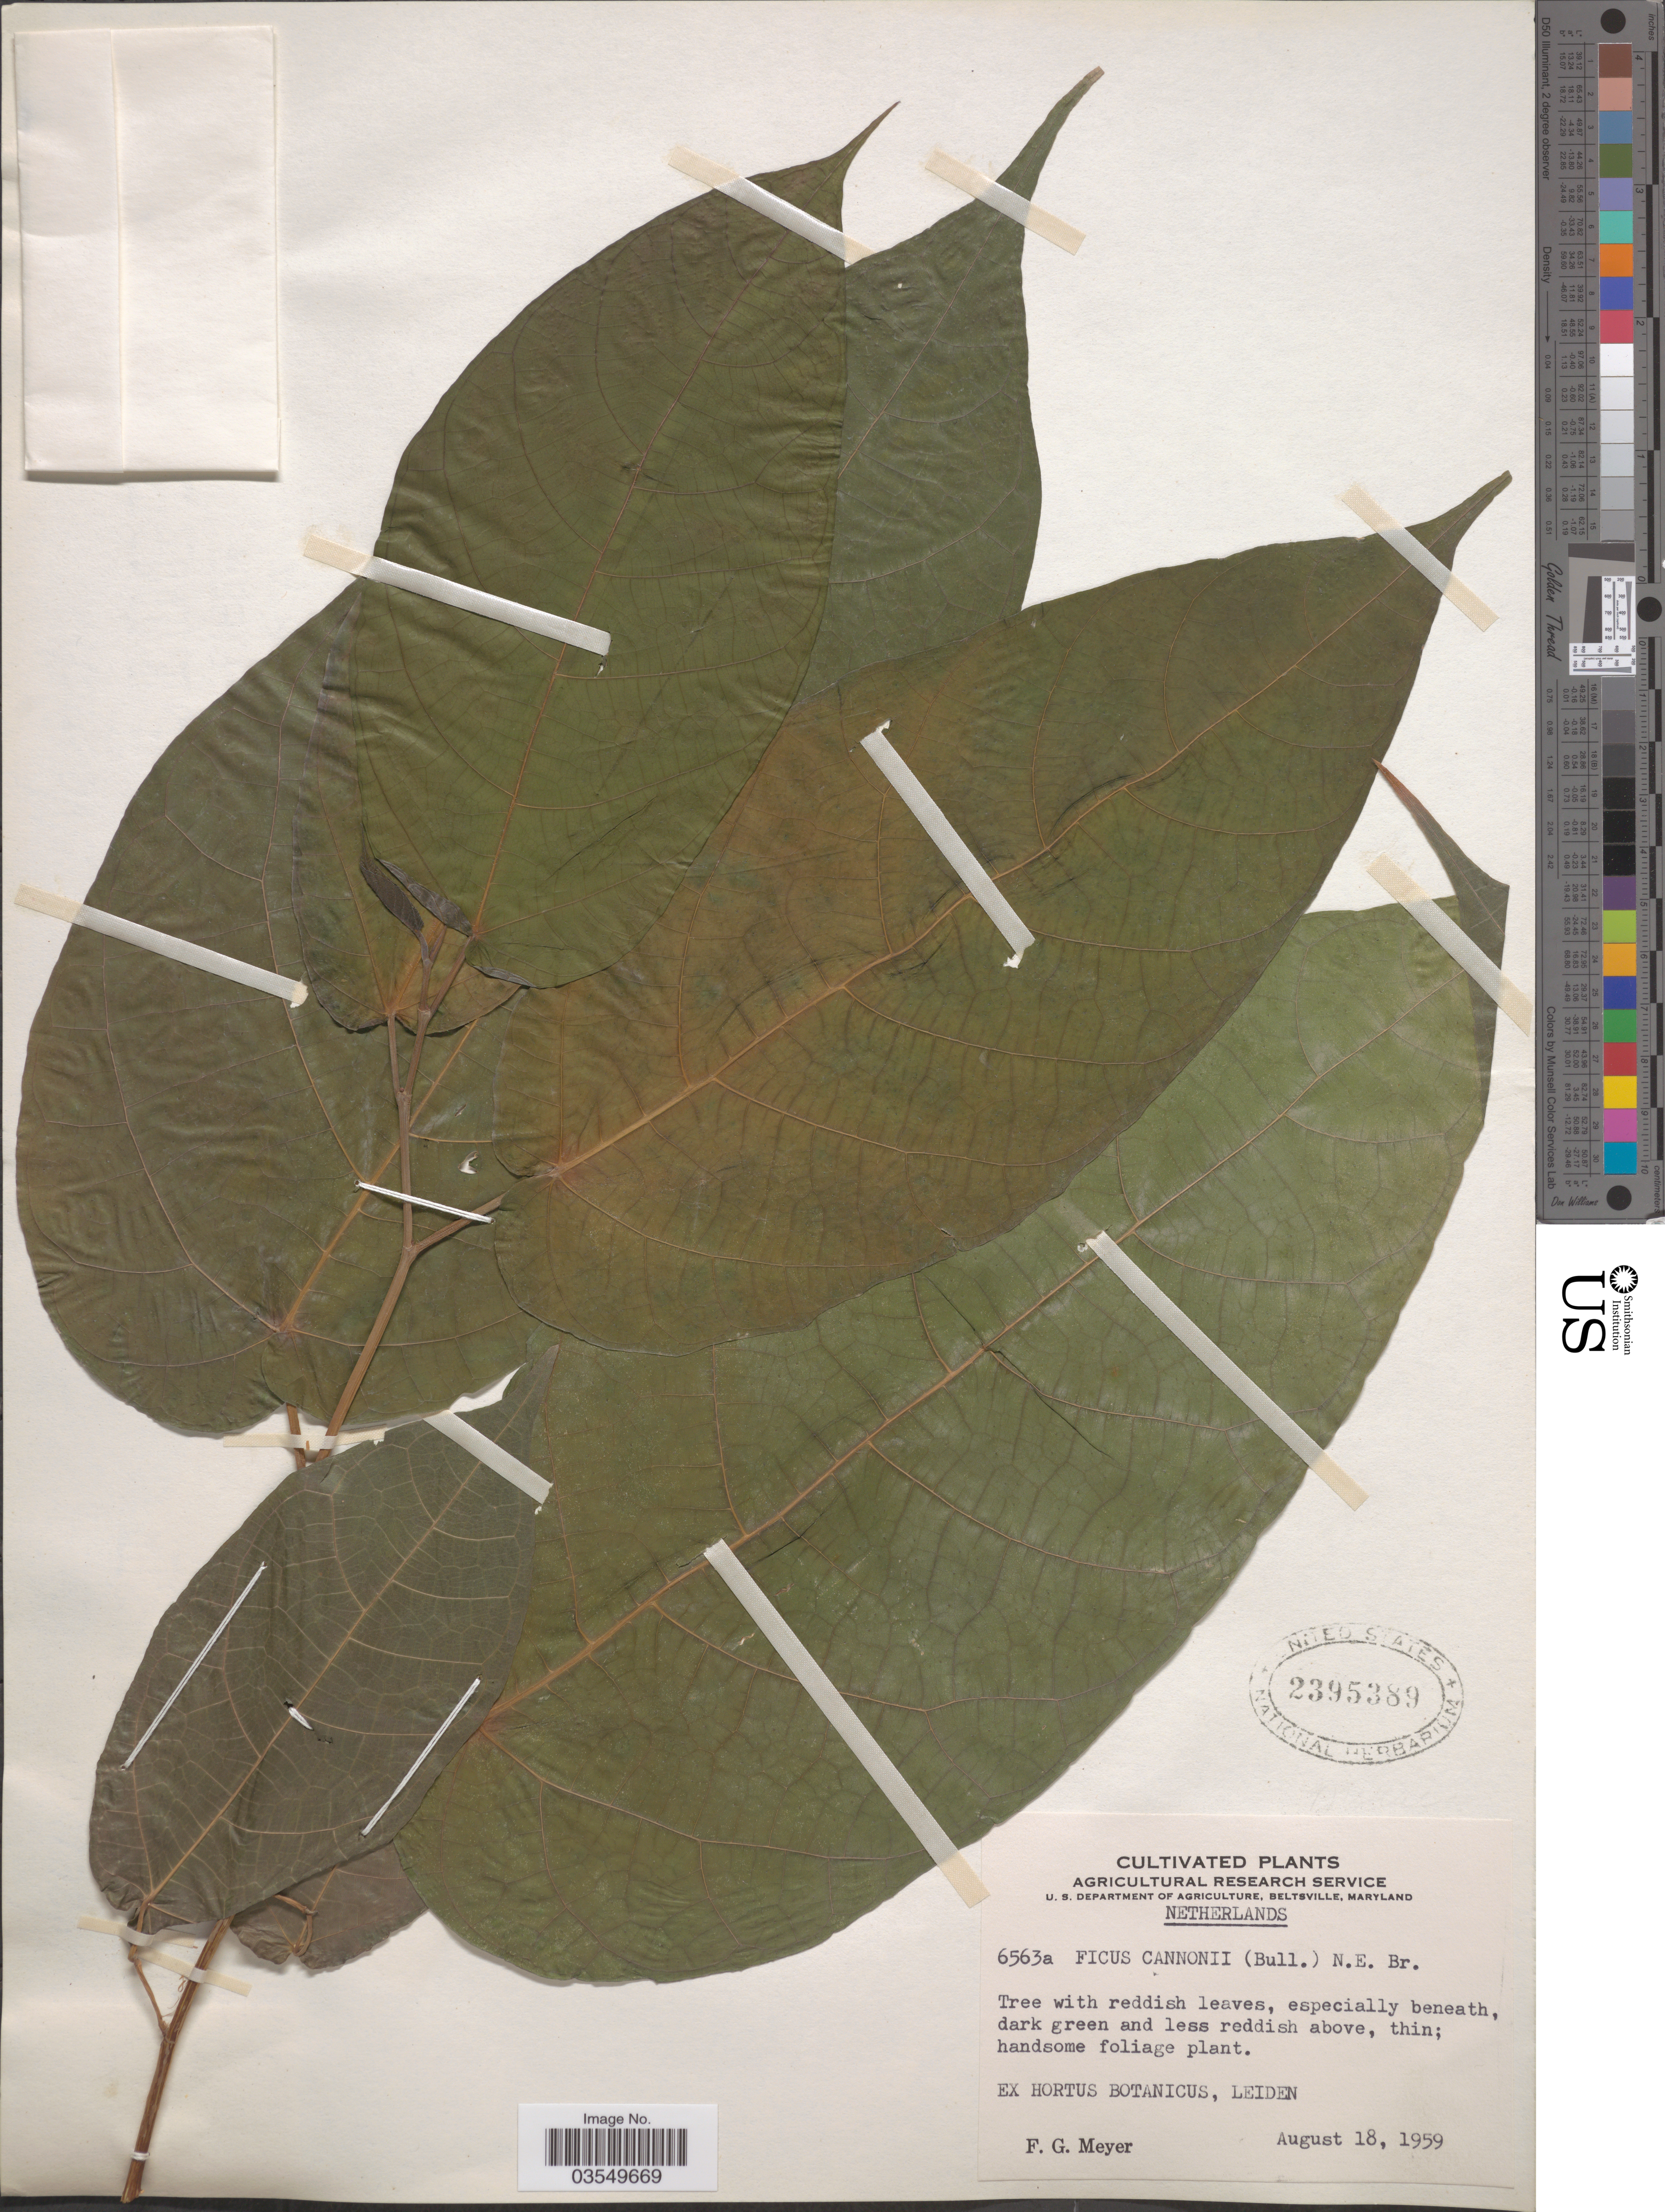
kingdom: Plantae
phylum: Tracheophyta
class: Magnoliopsida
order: Rosales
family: Moraceae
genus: Ficus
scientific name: Ficus canonii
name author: (W. Bull ex Van Houtte) N.E. Br.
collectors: F. G. Meyer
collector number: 6563a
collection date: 1959-08-18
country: Netherlands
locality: Ex Hortus Botanicus, Leiden.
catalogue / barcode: US 2395389